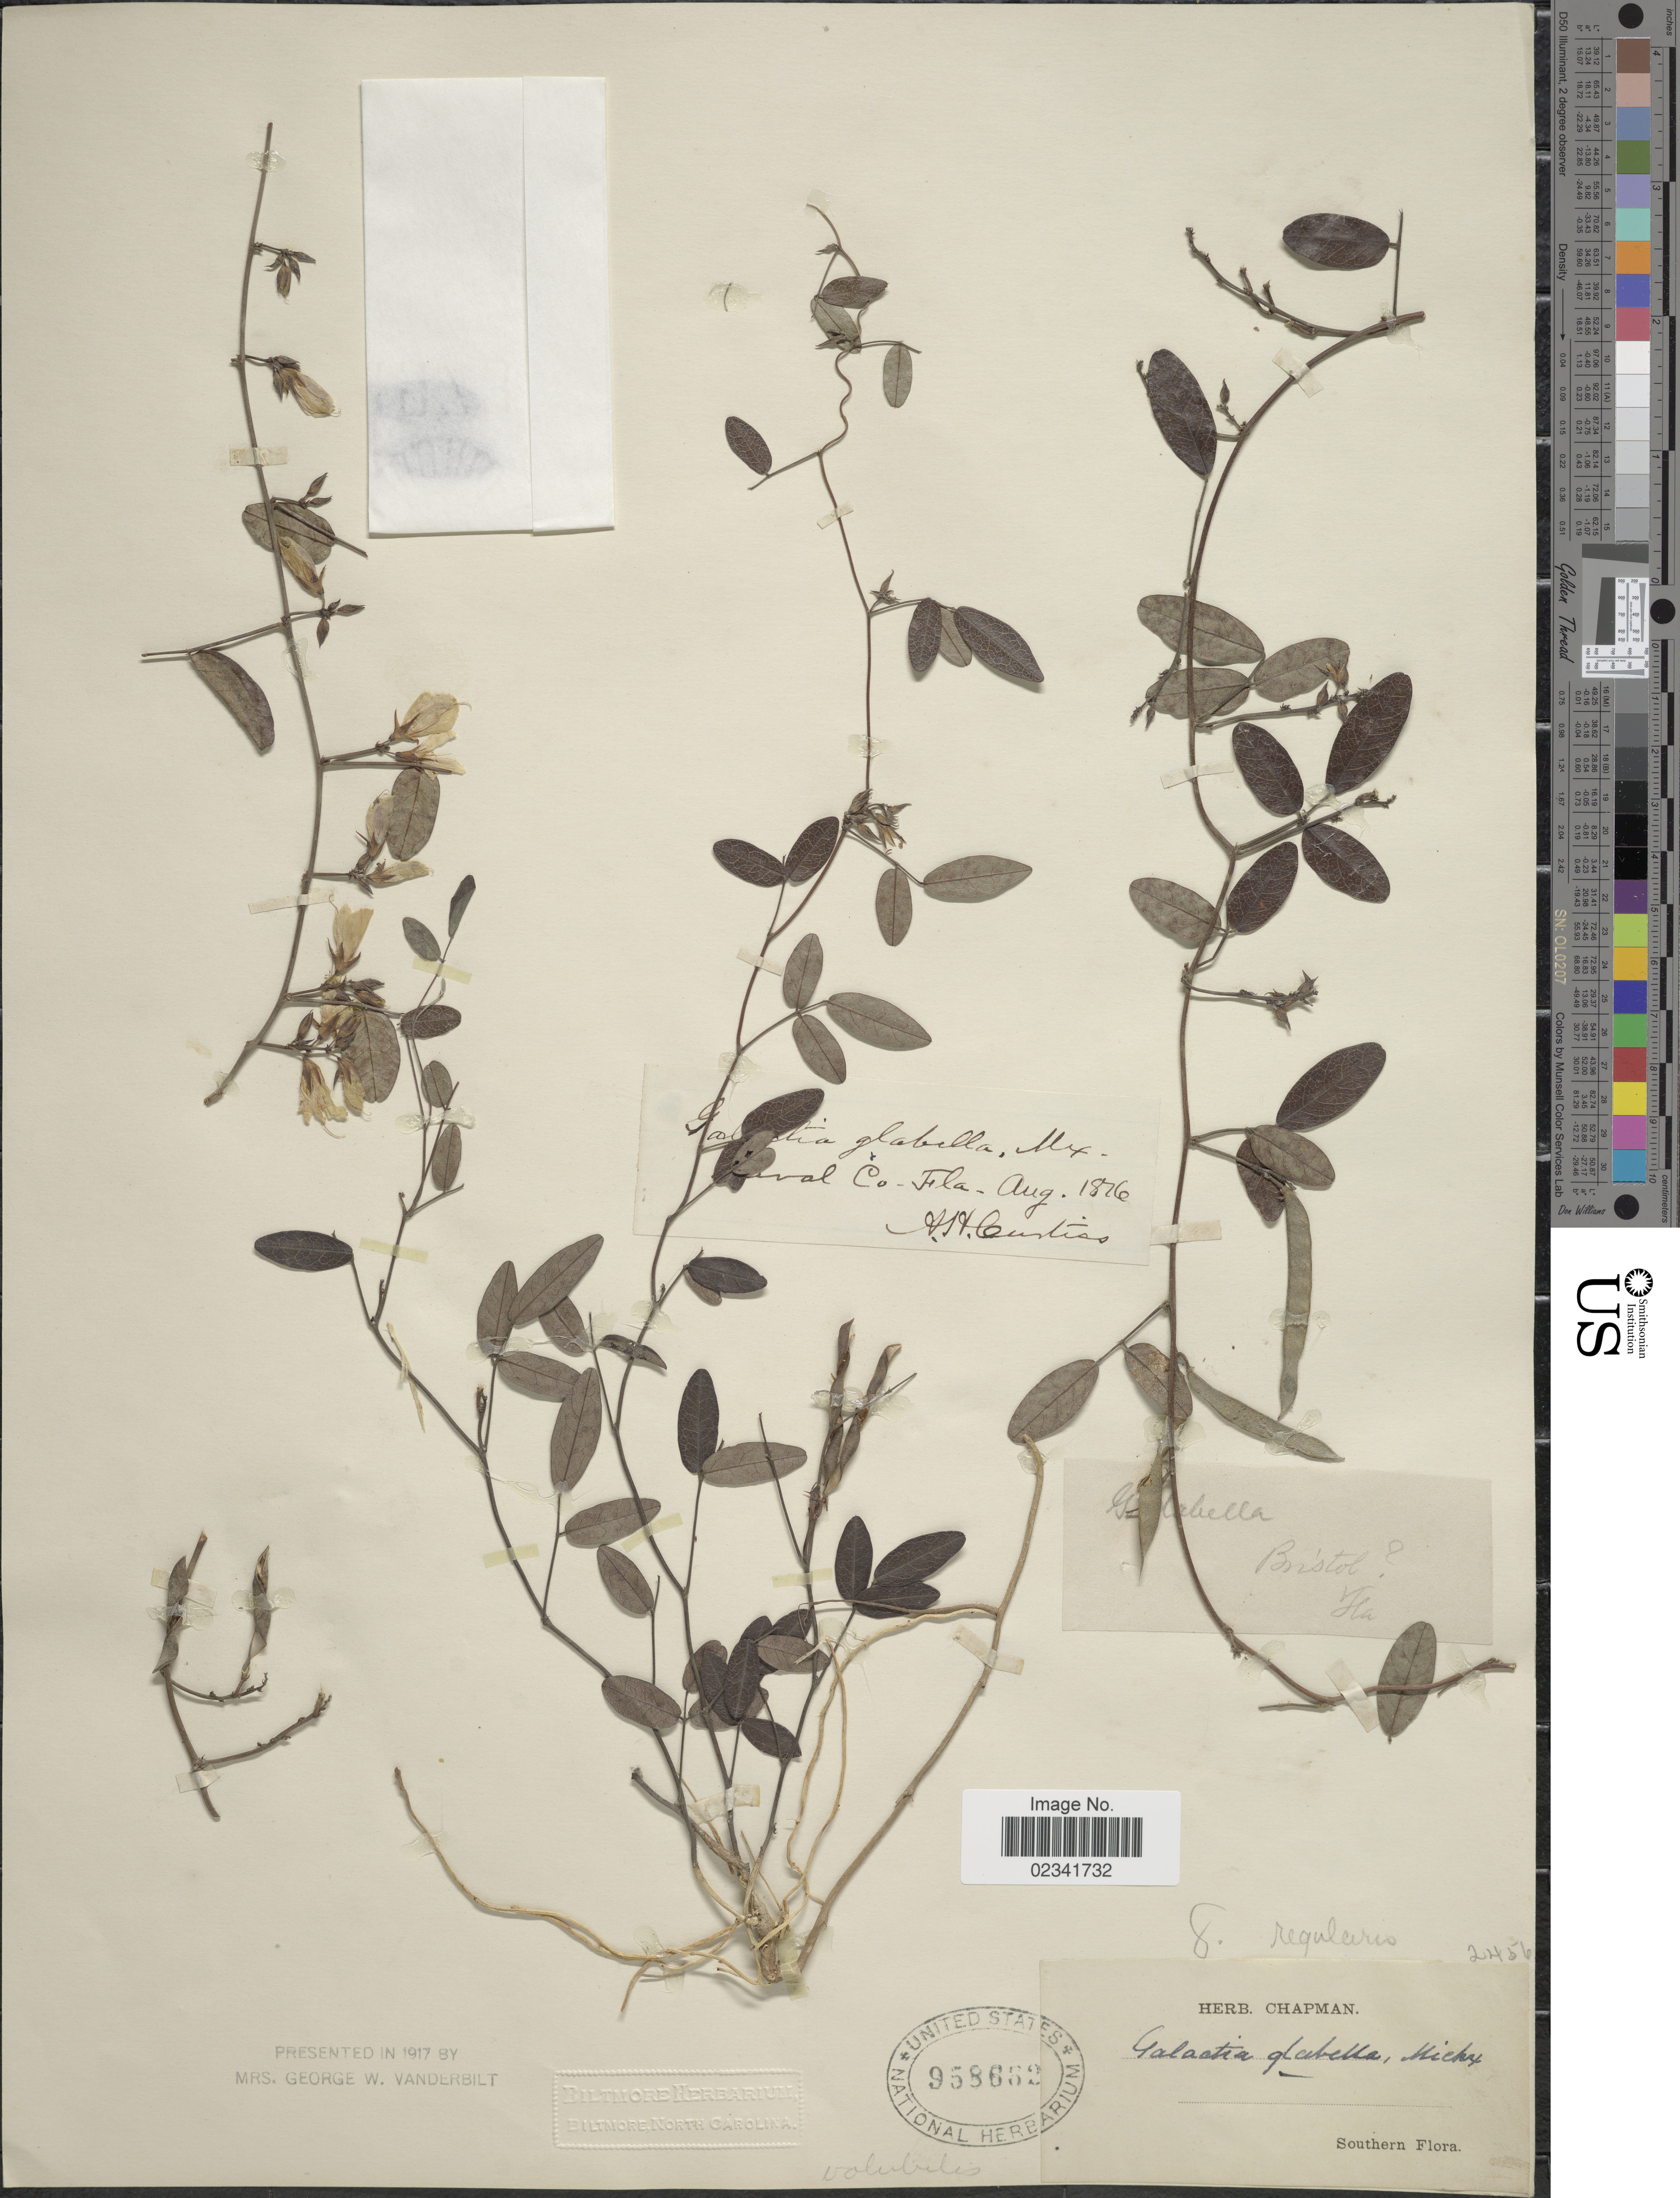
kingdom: Plantae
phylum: Tracheophyta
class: Magnoliopsida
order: Fabales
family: Fabaceae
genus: Galactia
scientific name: Galactia regularis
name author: (L.) Britton, Stearns & Poggenb.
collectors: A. H. Curtiss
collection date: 1876-08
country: United States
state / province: Florida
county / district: Duval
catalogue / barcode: US 958652